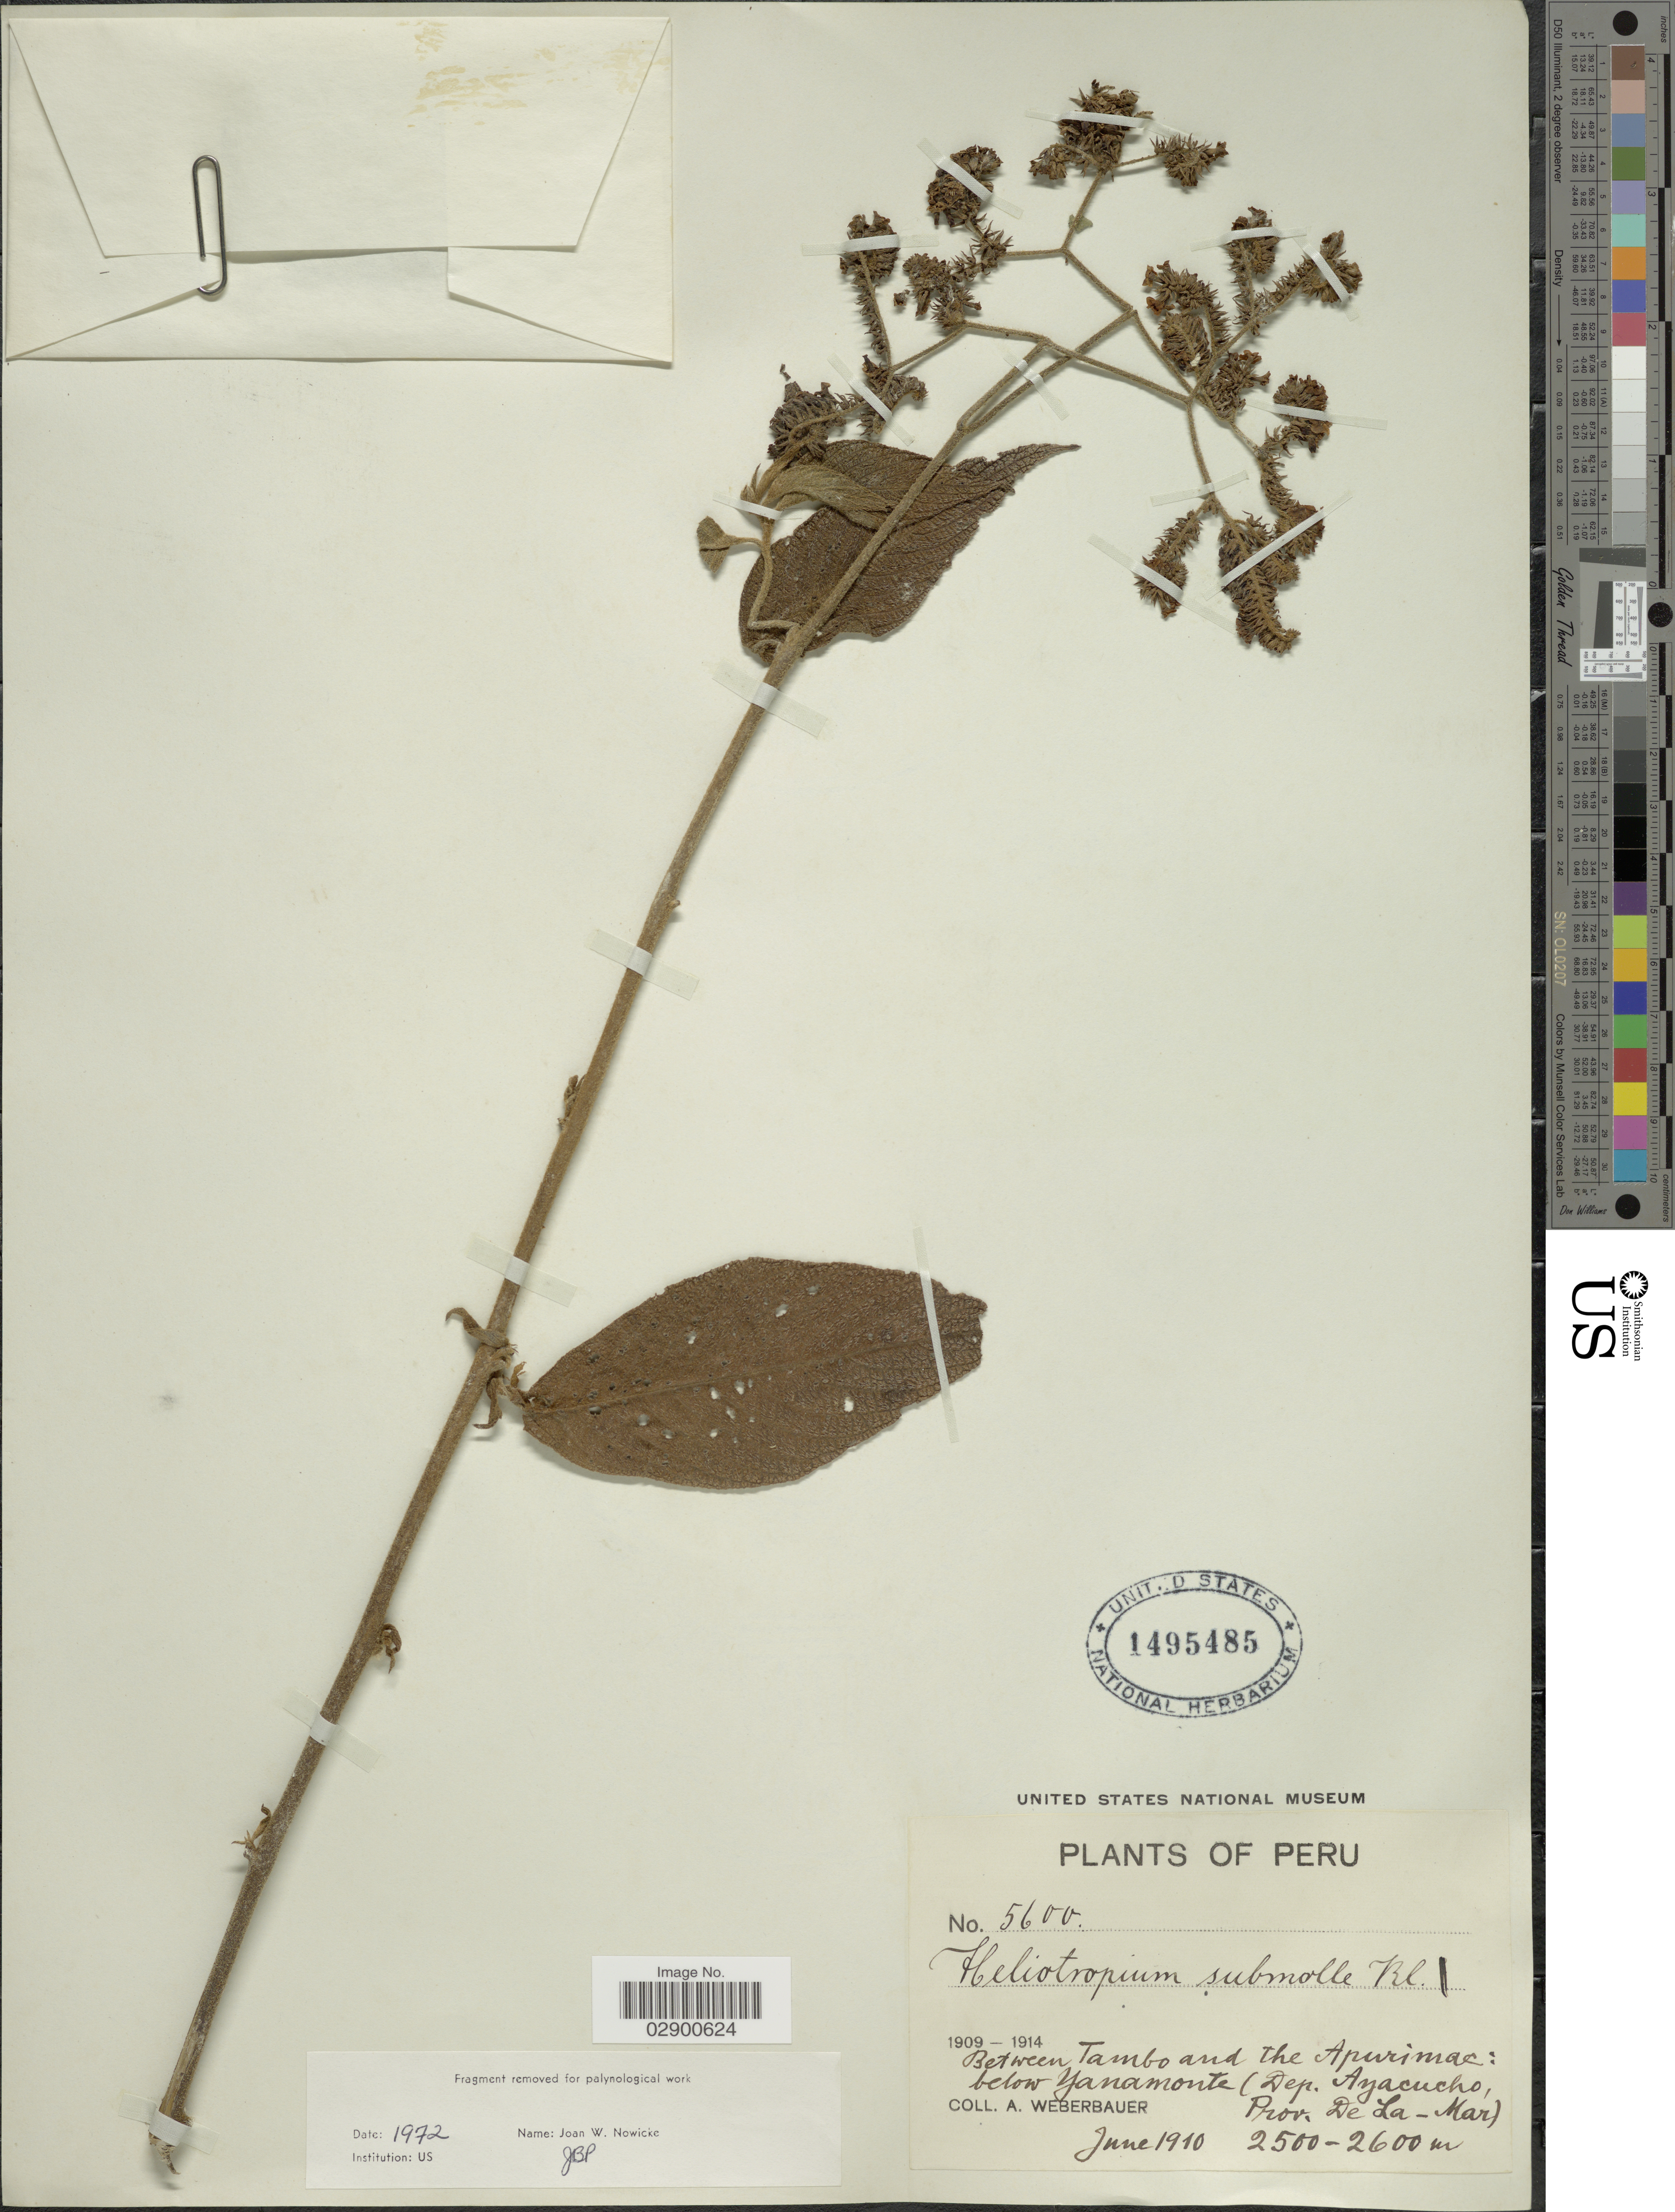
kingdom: Plantae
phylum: Tracheophyta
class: Magnoliopsida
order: Boraginales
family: Heliotropiaceae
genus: Heliotropium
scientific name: Heliotropium submolle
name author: Klotzsch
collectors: A. Weberbauer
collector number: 5600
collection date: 1910-06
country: Peru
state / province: Ayacucho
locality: Between Tambo and the Apurimac: below Yanamonte (Dep. Ayacucho, Prov. De La-Mar).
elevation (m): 2500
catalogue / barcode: US 1495485